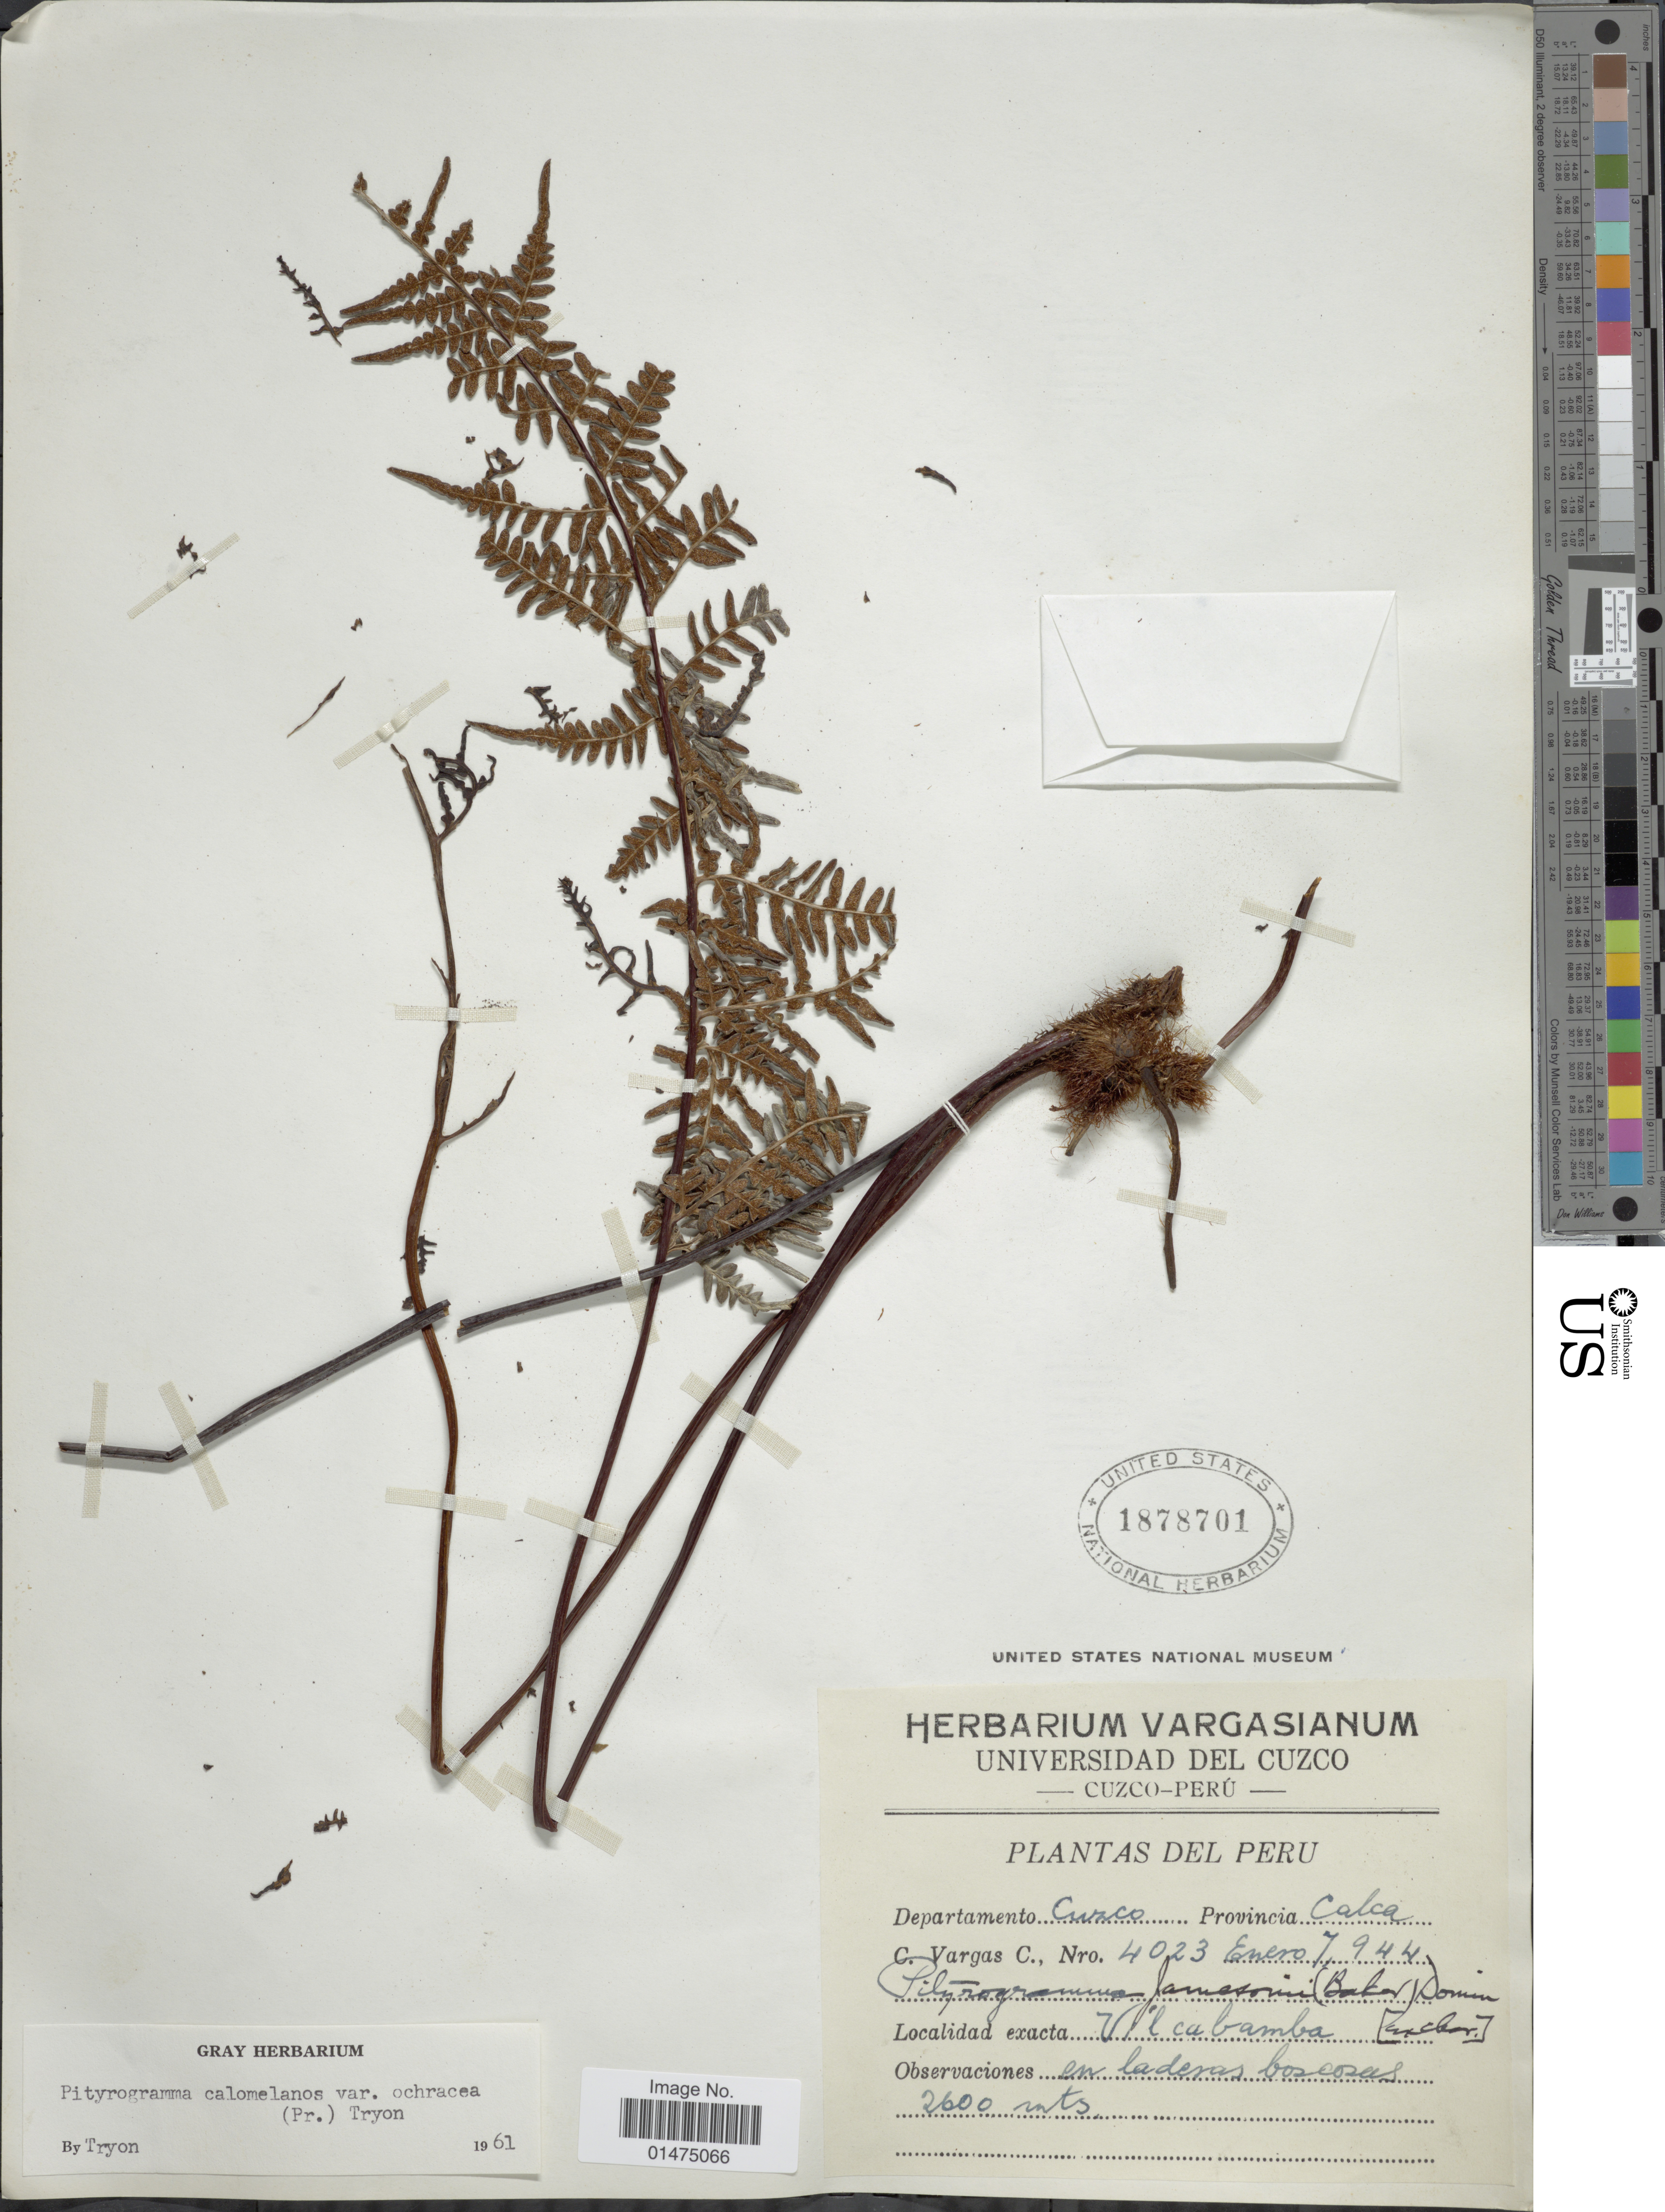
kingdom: Plantae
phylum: Tracheophyta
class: Polypodiopsida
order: Polypodiales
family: Pteridaceae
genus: Pityrogramma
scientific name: Pityrogramma ochracea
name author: (C. Presl) Domin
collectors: C. Vargas Calderón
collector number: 4023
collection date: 1944-01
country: Peru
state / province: Cusco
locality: Provincia Calca, Vilcabamba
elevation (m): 2600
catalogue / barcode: US 1878701